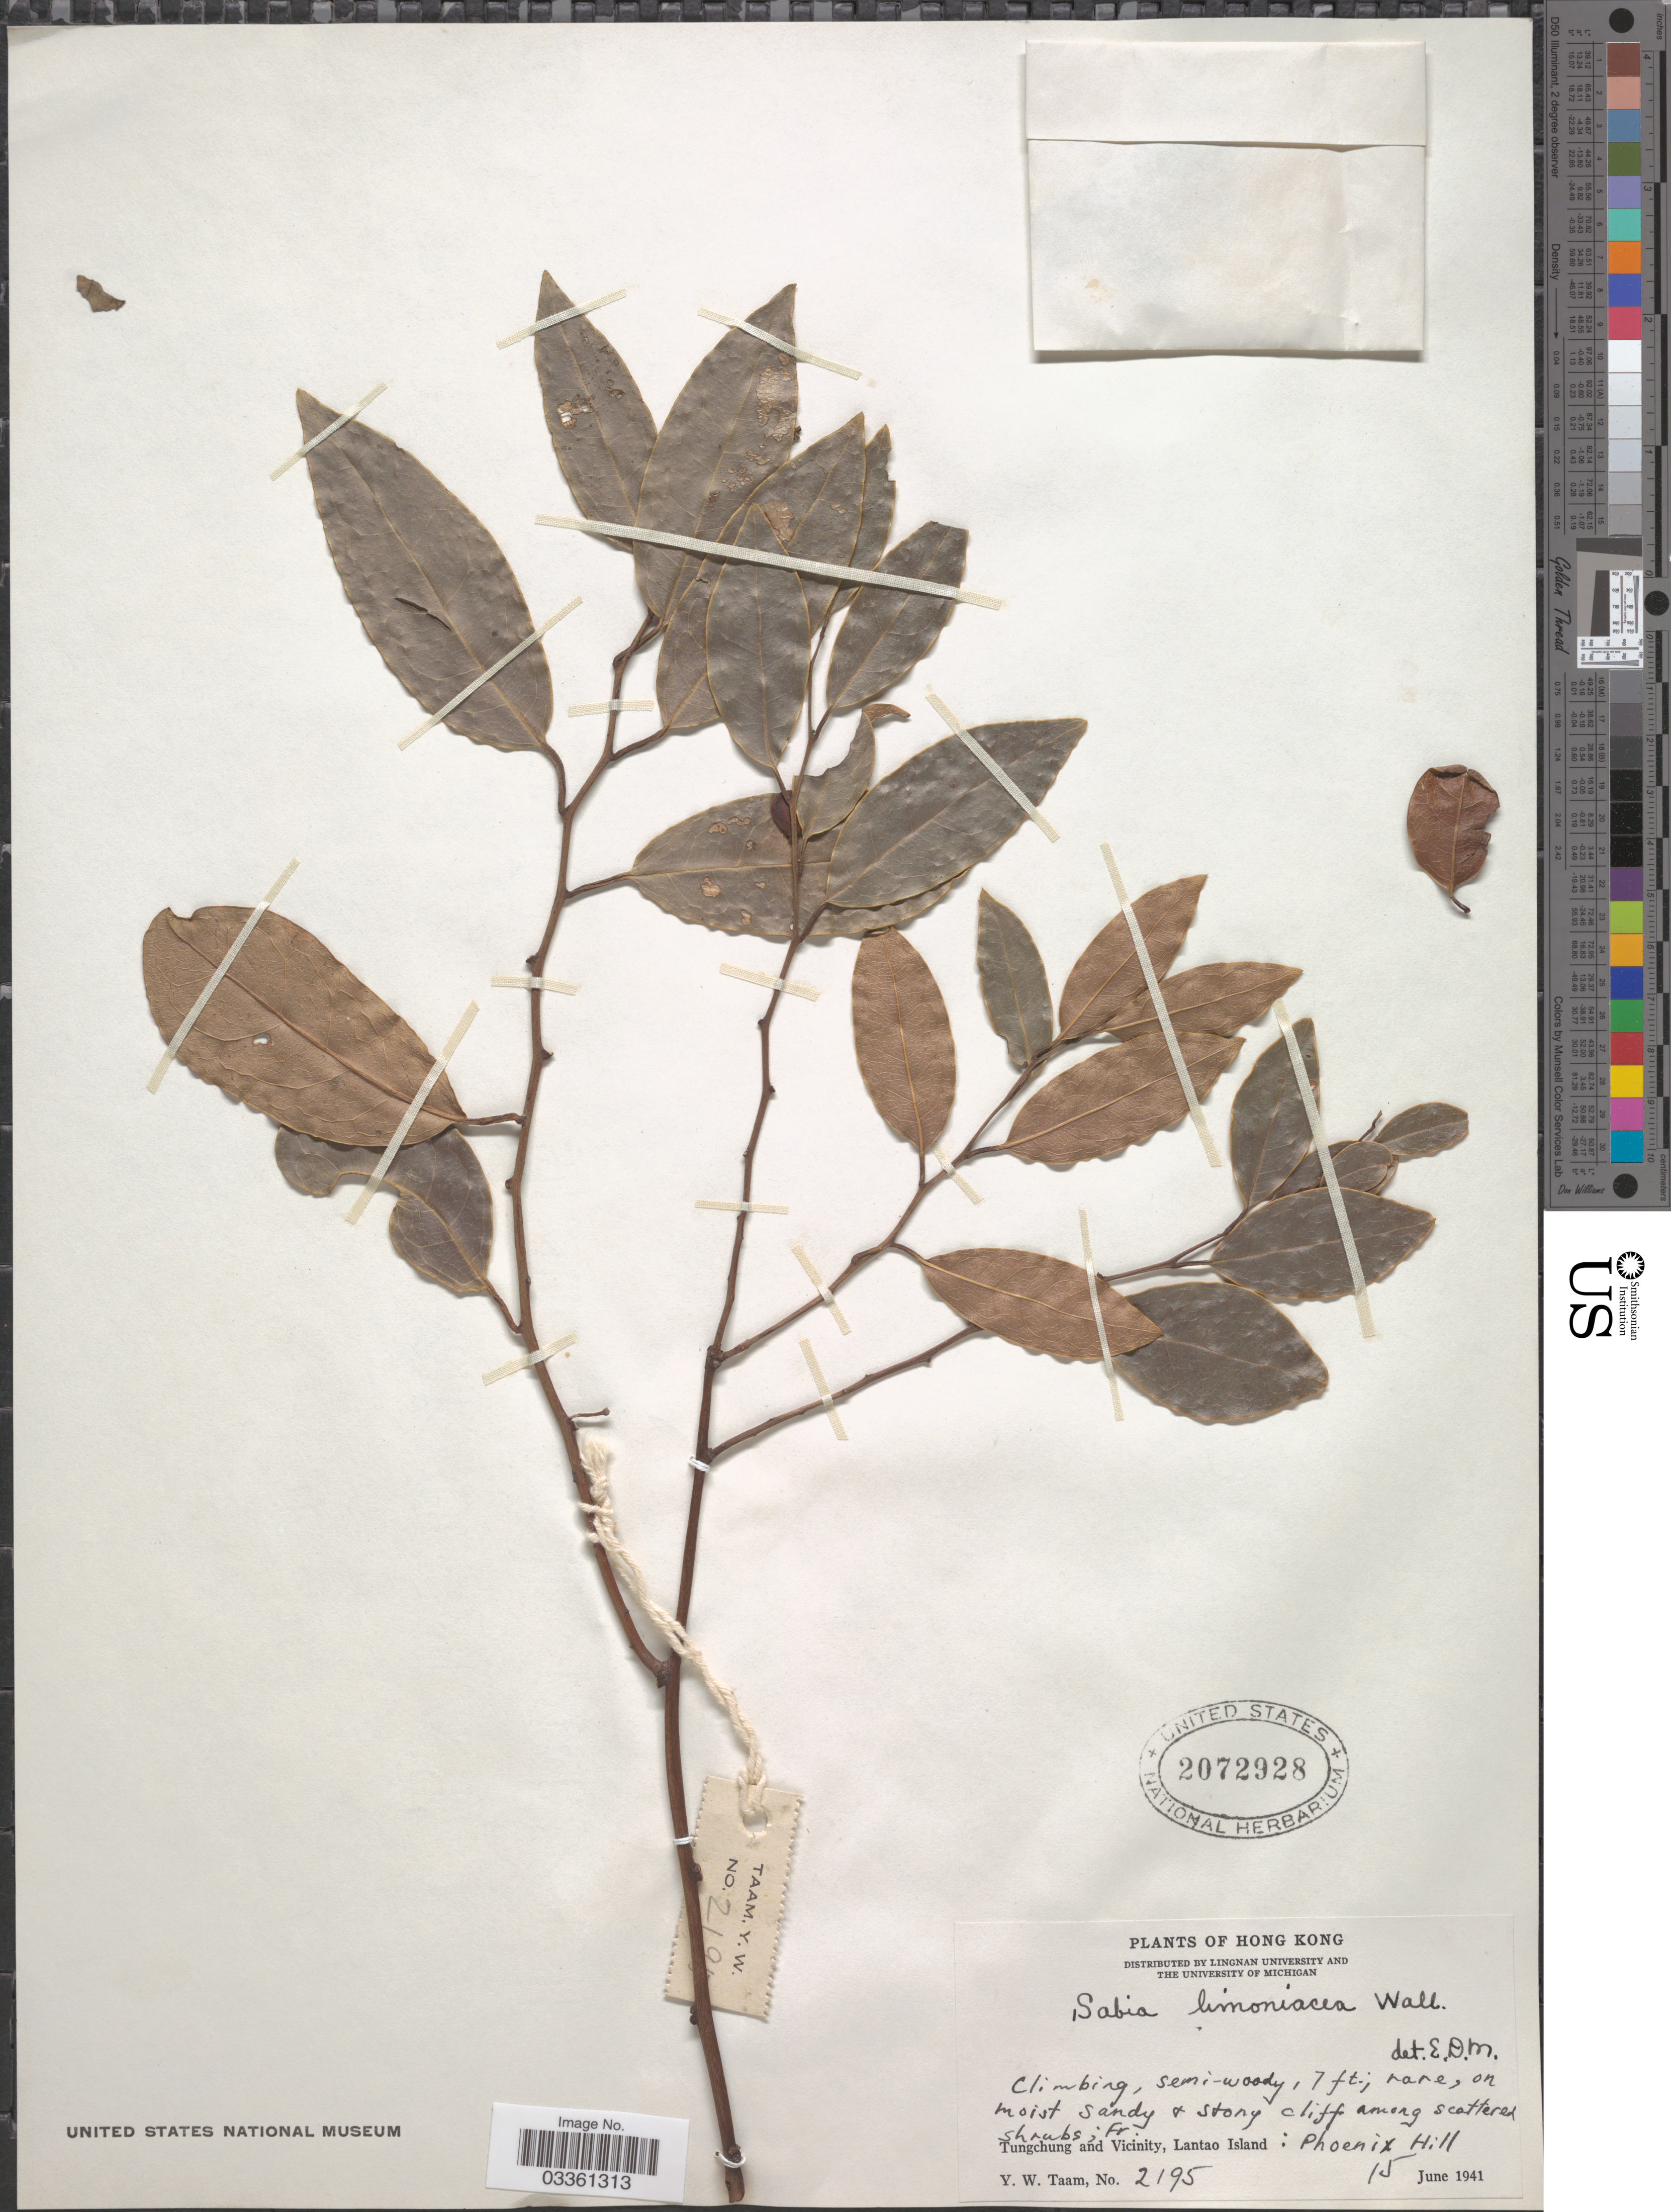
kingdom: Plantae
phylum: Tracheophyta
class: Magnoliopsida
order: Proteales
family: Sabiaceae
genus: Sabia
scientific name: Sabia limoniacea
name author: Wall. ex Hook. f. & Thomson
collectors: Y. W. Taam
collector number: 2195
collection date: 1941-06-15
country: China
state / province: Hong Kong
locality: Tungchung and Vicinity, Lantao Island: Phoenix Hill.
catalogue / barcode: US 2072928